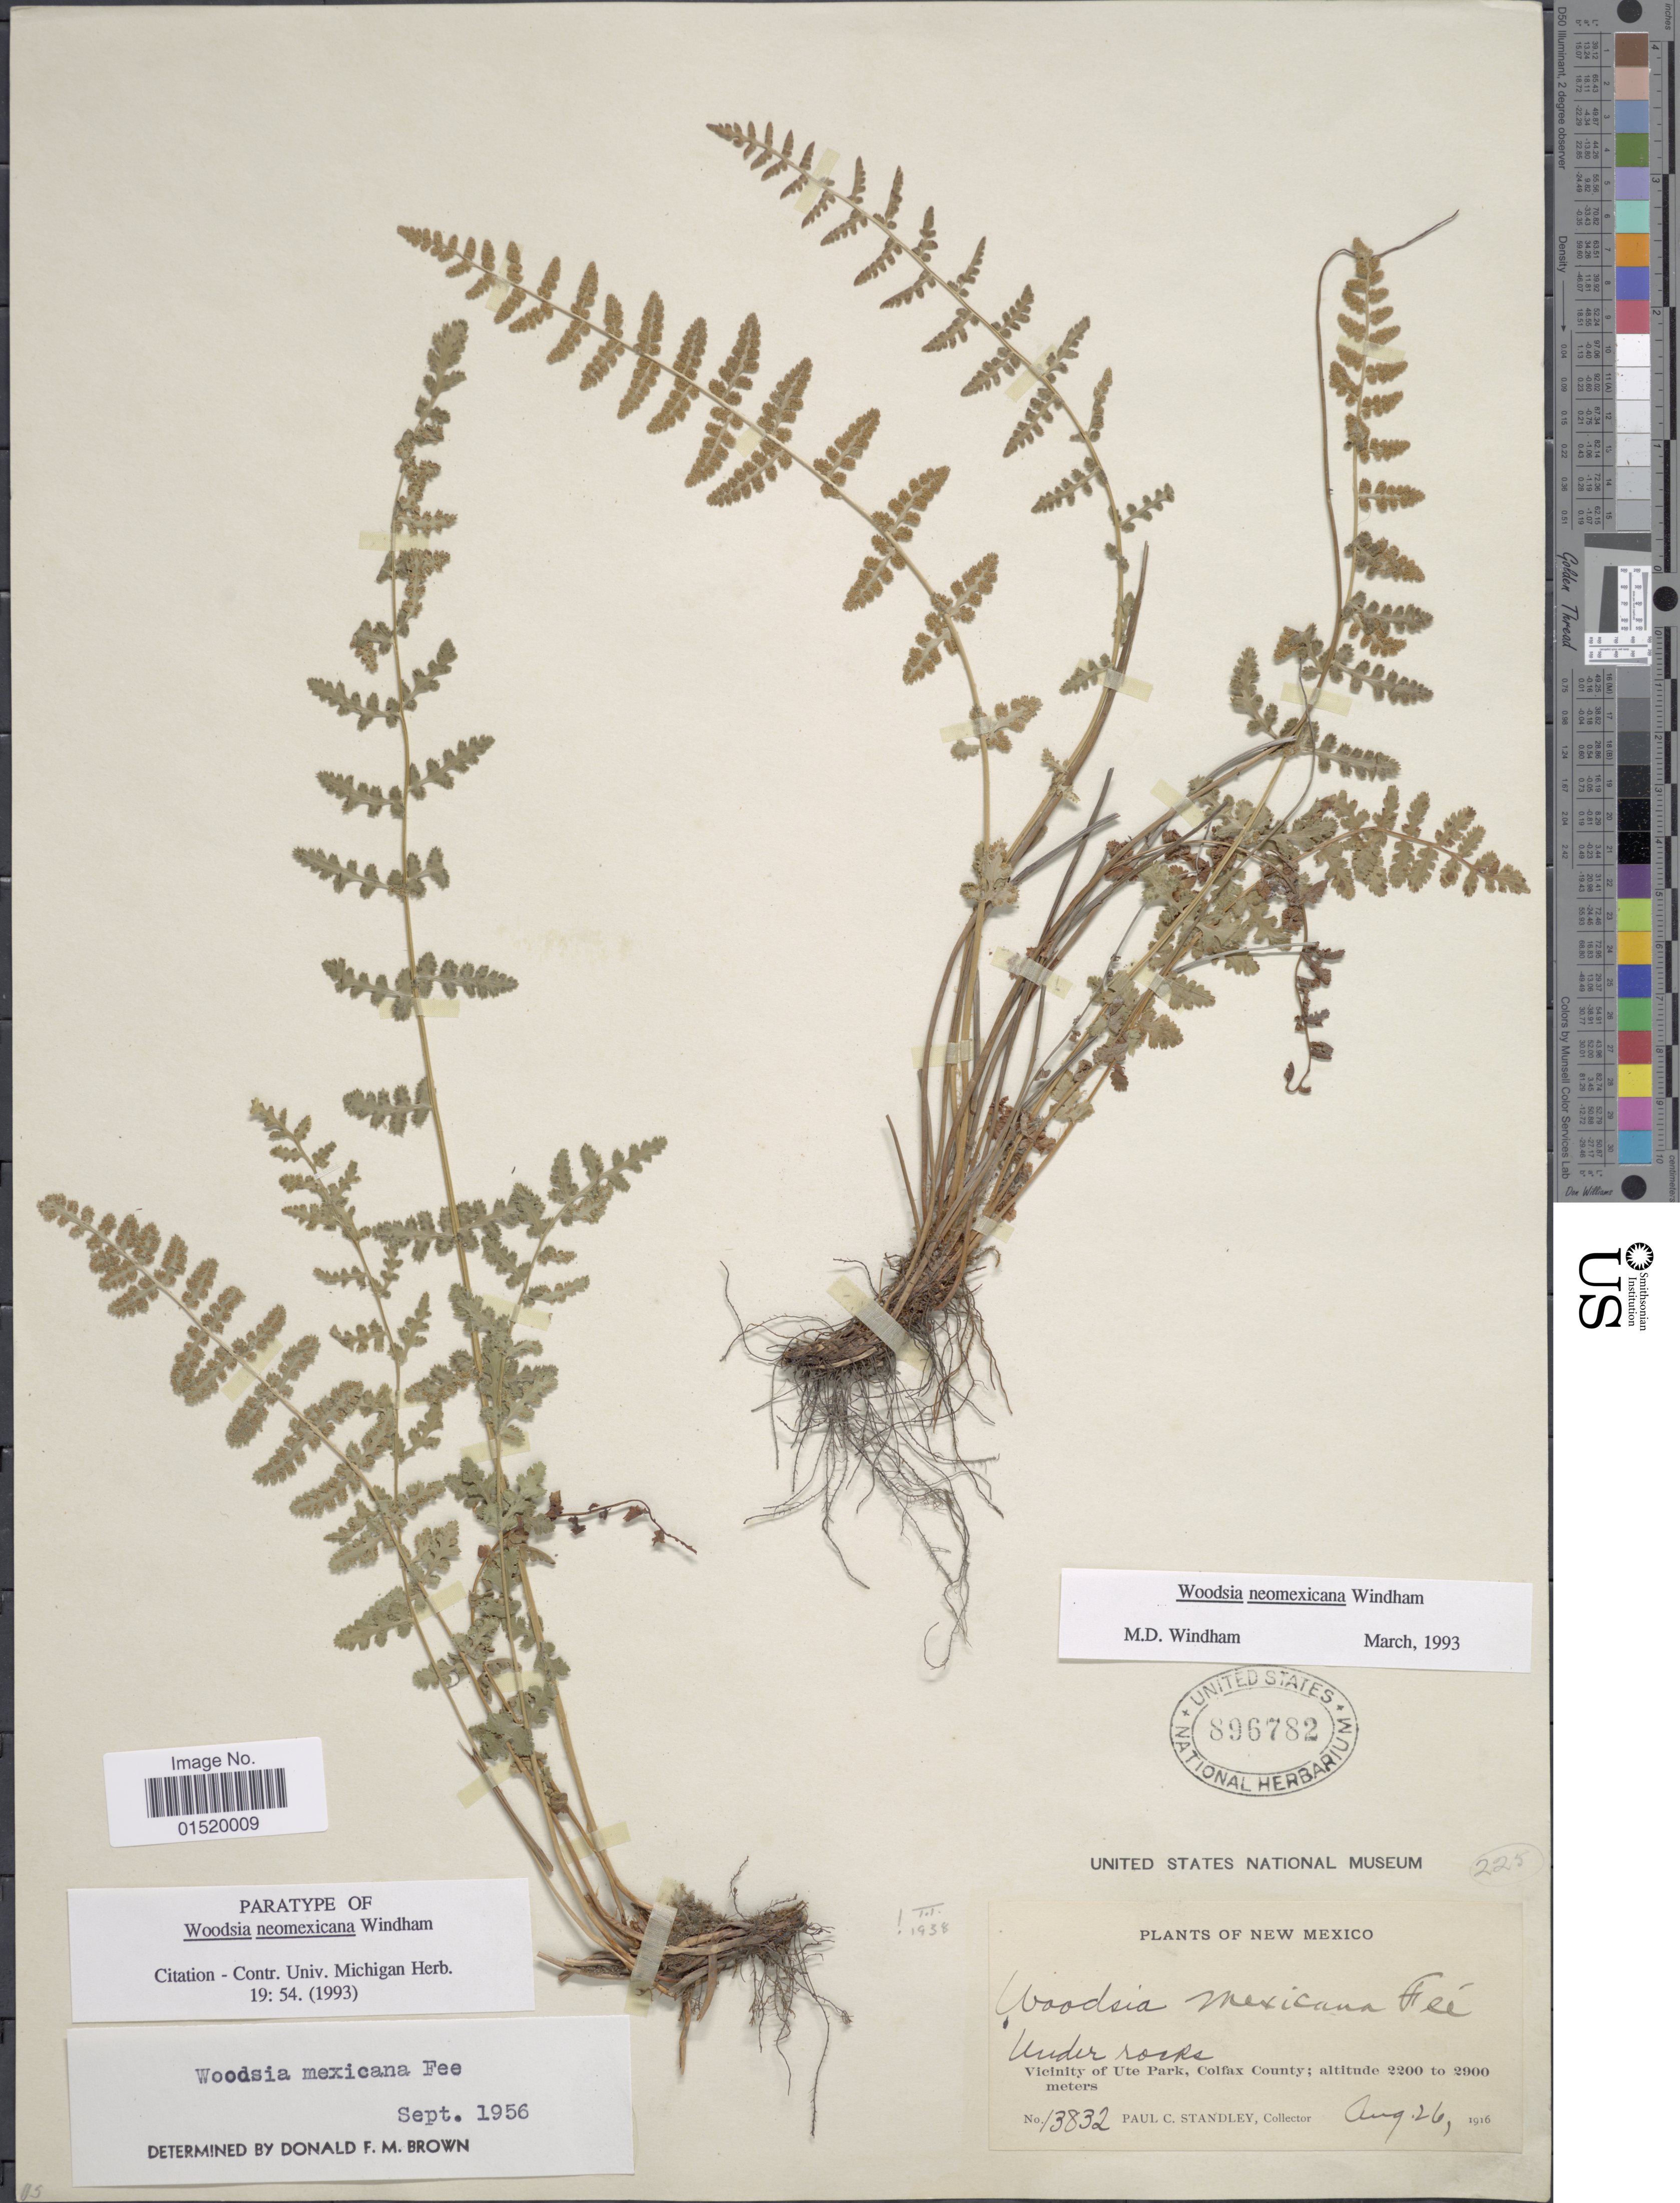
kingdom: Plantae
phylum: Tracheophyta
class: Polypodiopsida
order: Polypodiales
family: Woodsiaceae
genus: Woodsia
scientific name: Woodsia neomexicana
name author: Windham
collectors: P. C. Standley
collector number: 13832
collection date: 1916-08-26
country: United States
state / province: New Mexico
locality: Under rocks, Vicinity of Ute Park, Colfax County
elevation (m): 2200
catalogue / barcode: US 896782